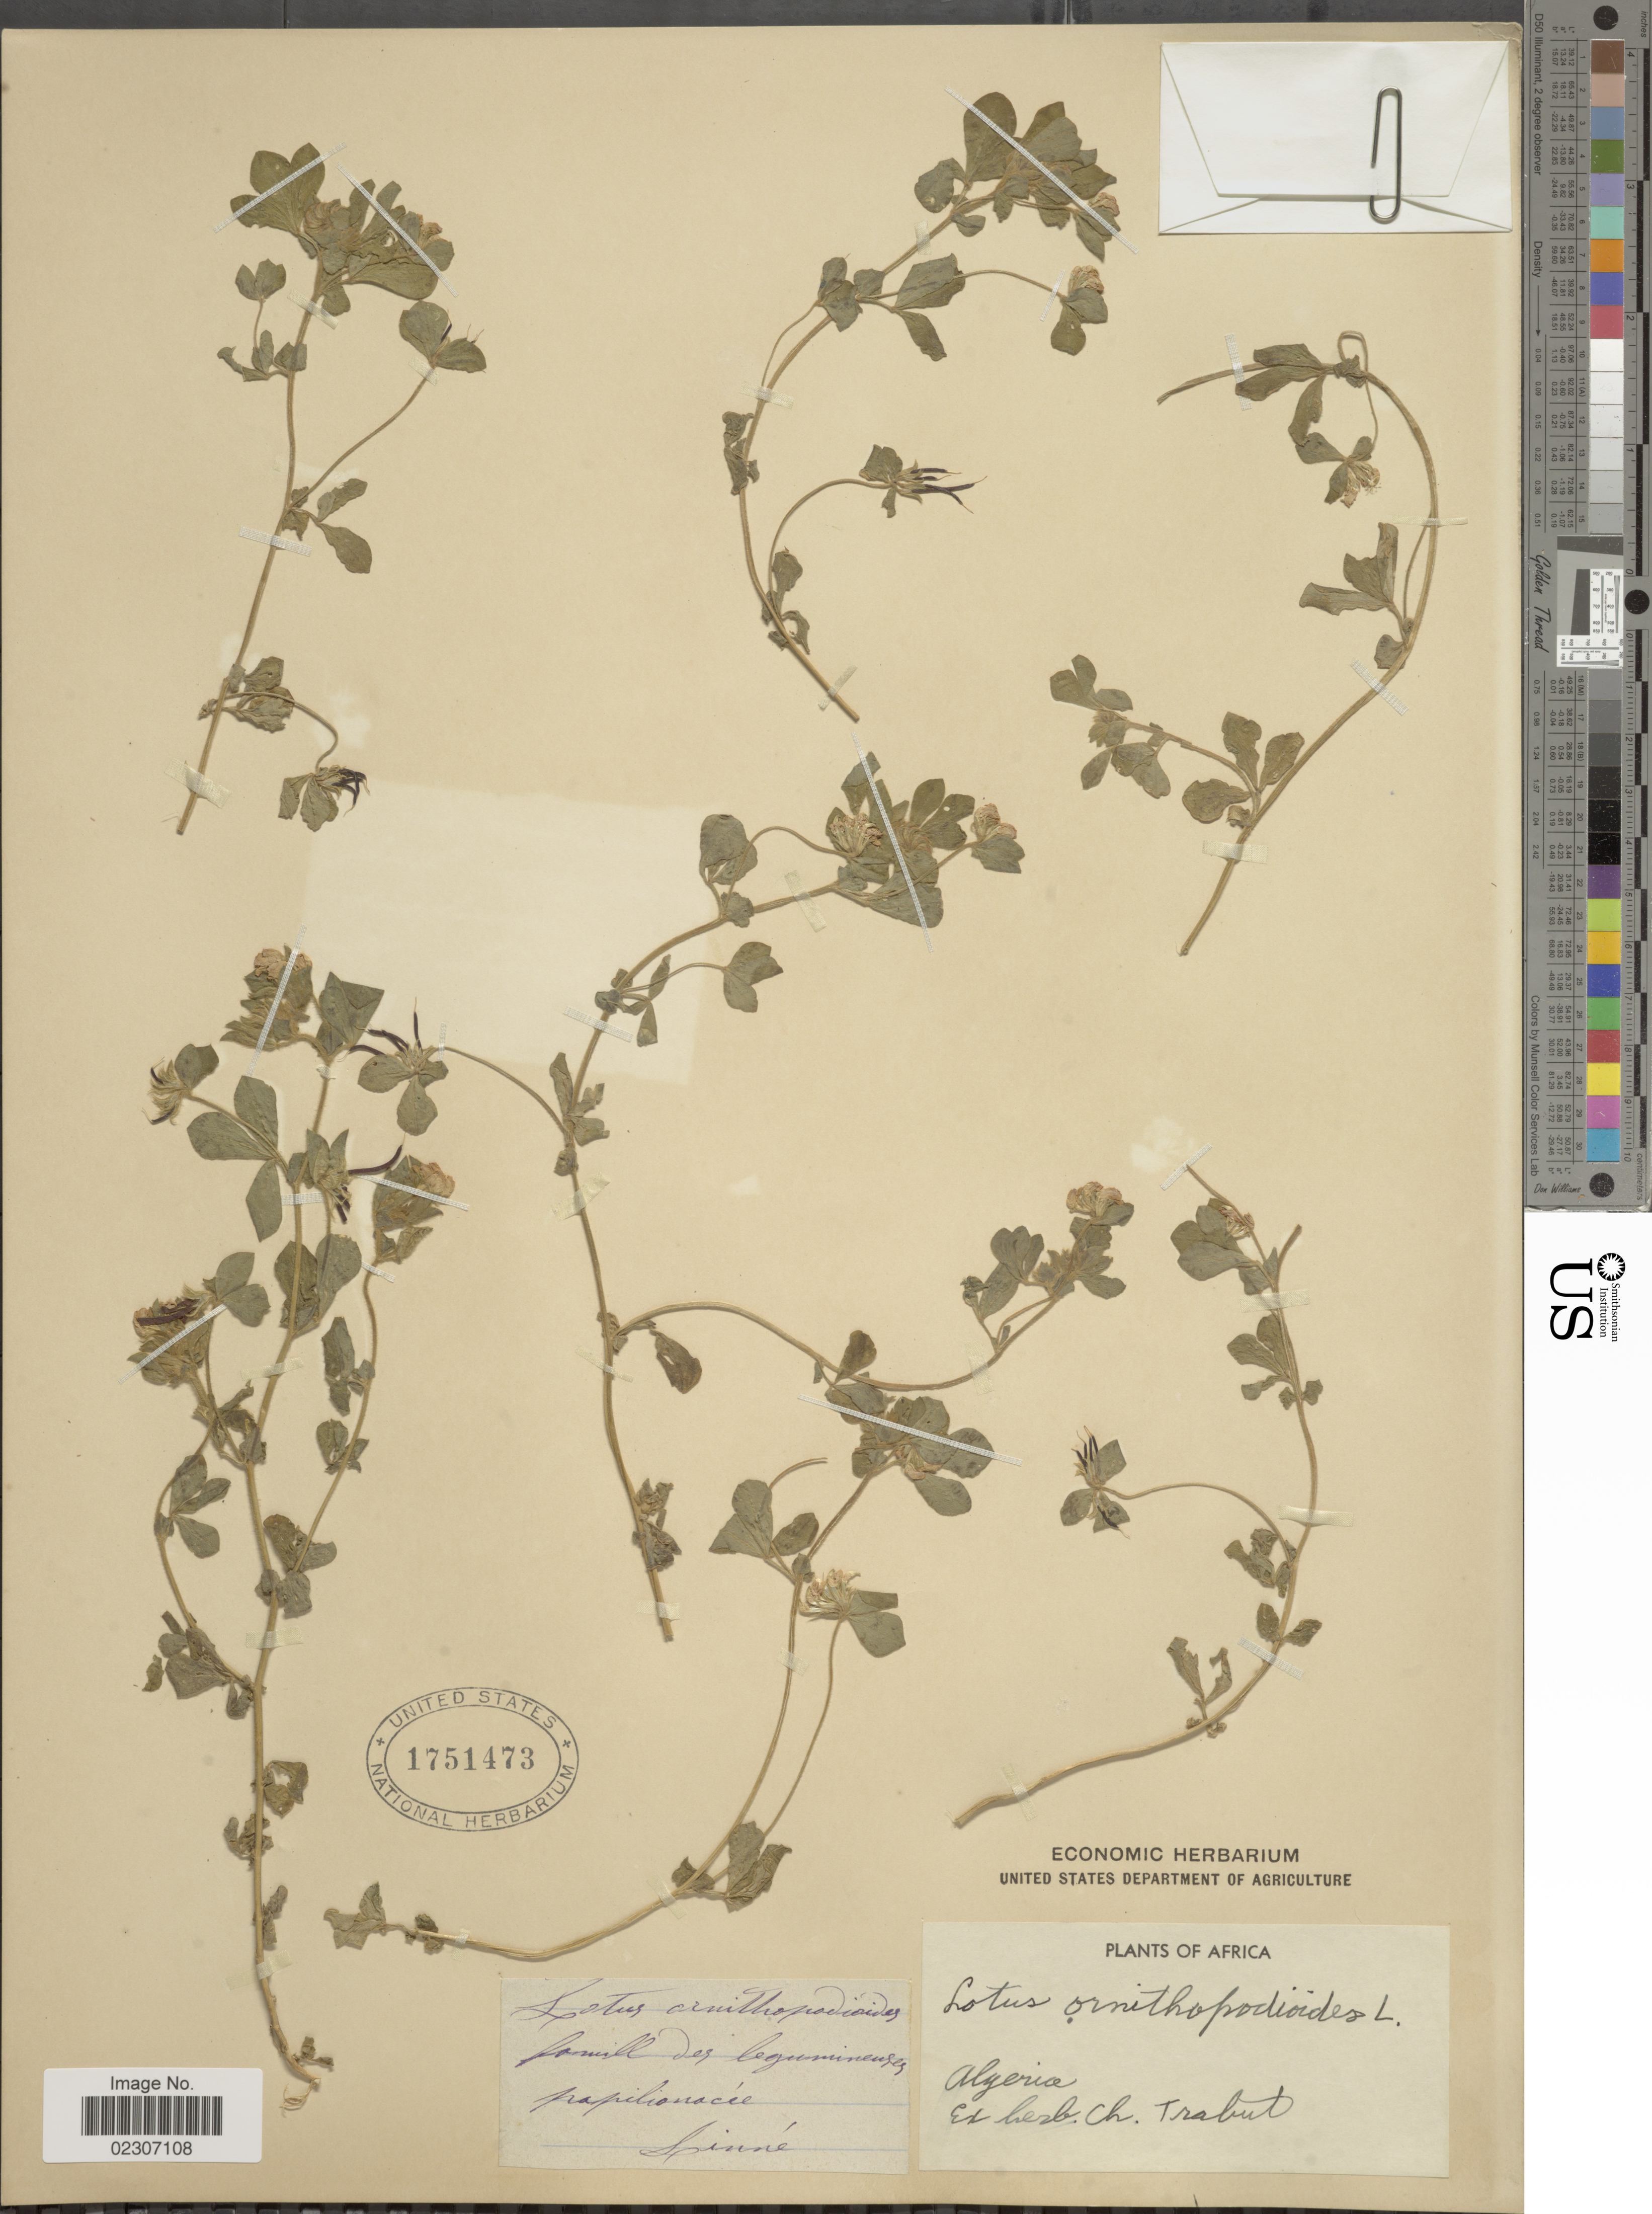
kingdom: Plantae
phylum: Tracheophyta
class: Magnoliopsida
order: Fabales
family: Fabaceae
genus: Lotus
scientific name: Lotus ornithopodioides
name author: L.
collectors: Ex herb. Ch. Trabut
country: Algeria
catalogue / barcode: US 1751473